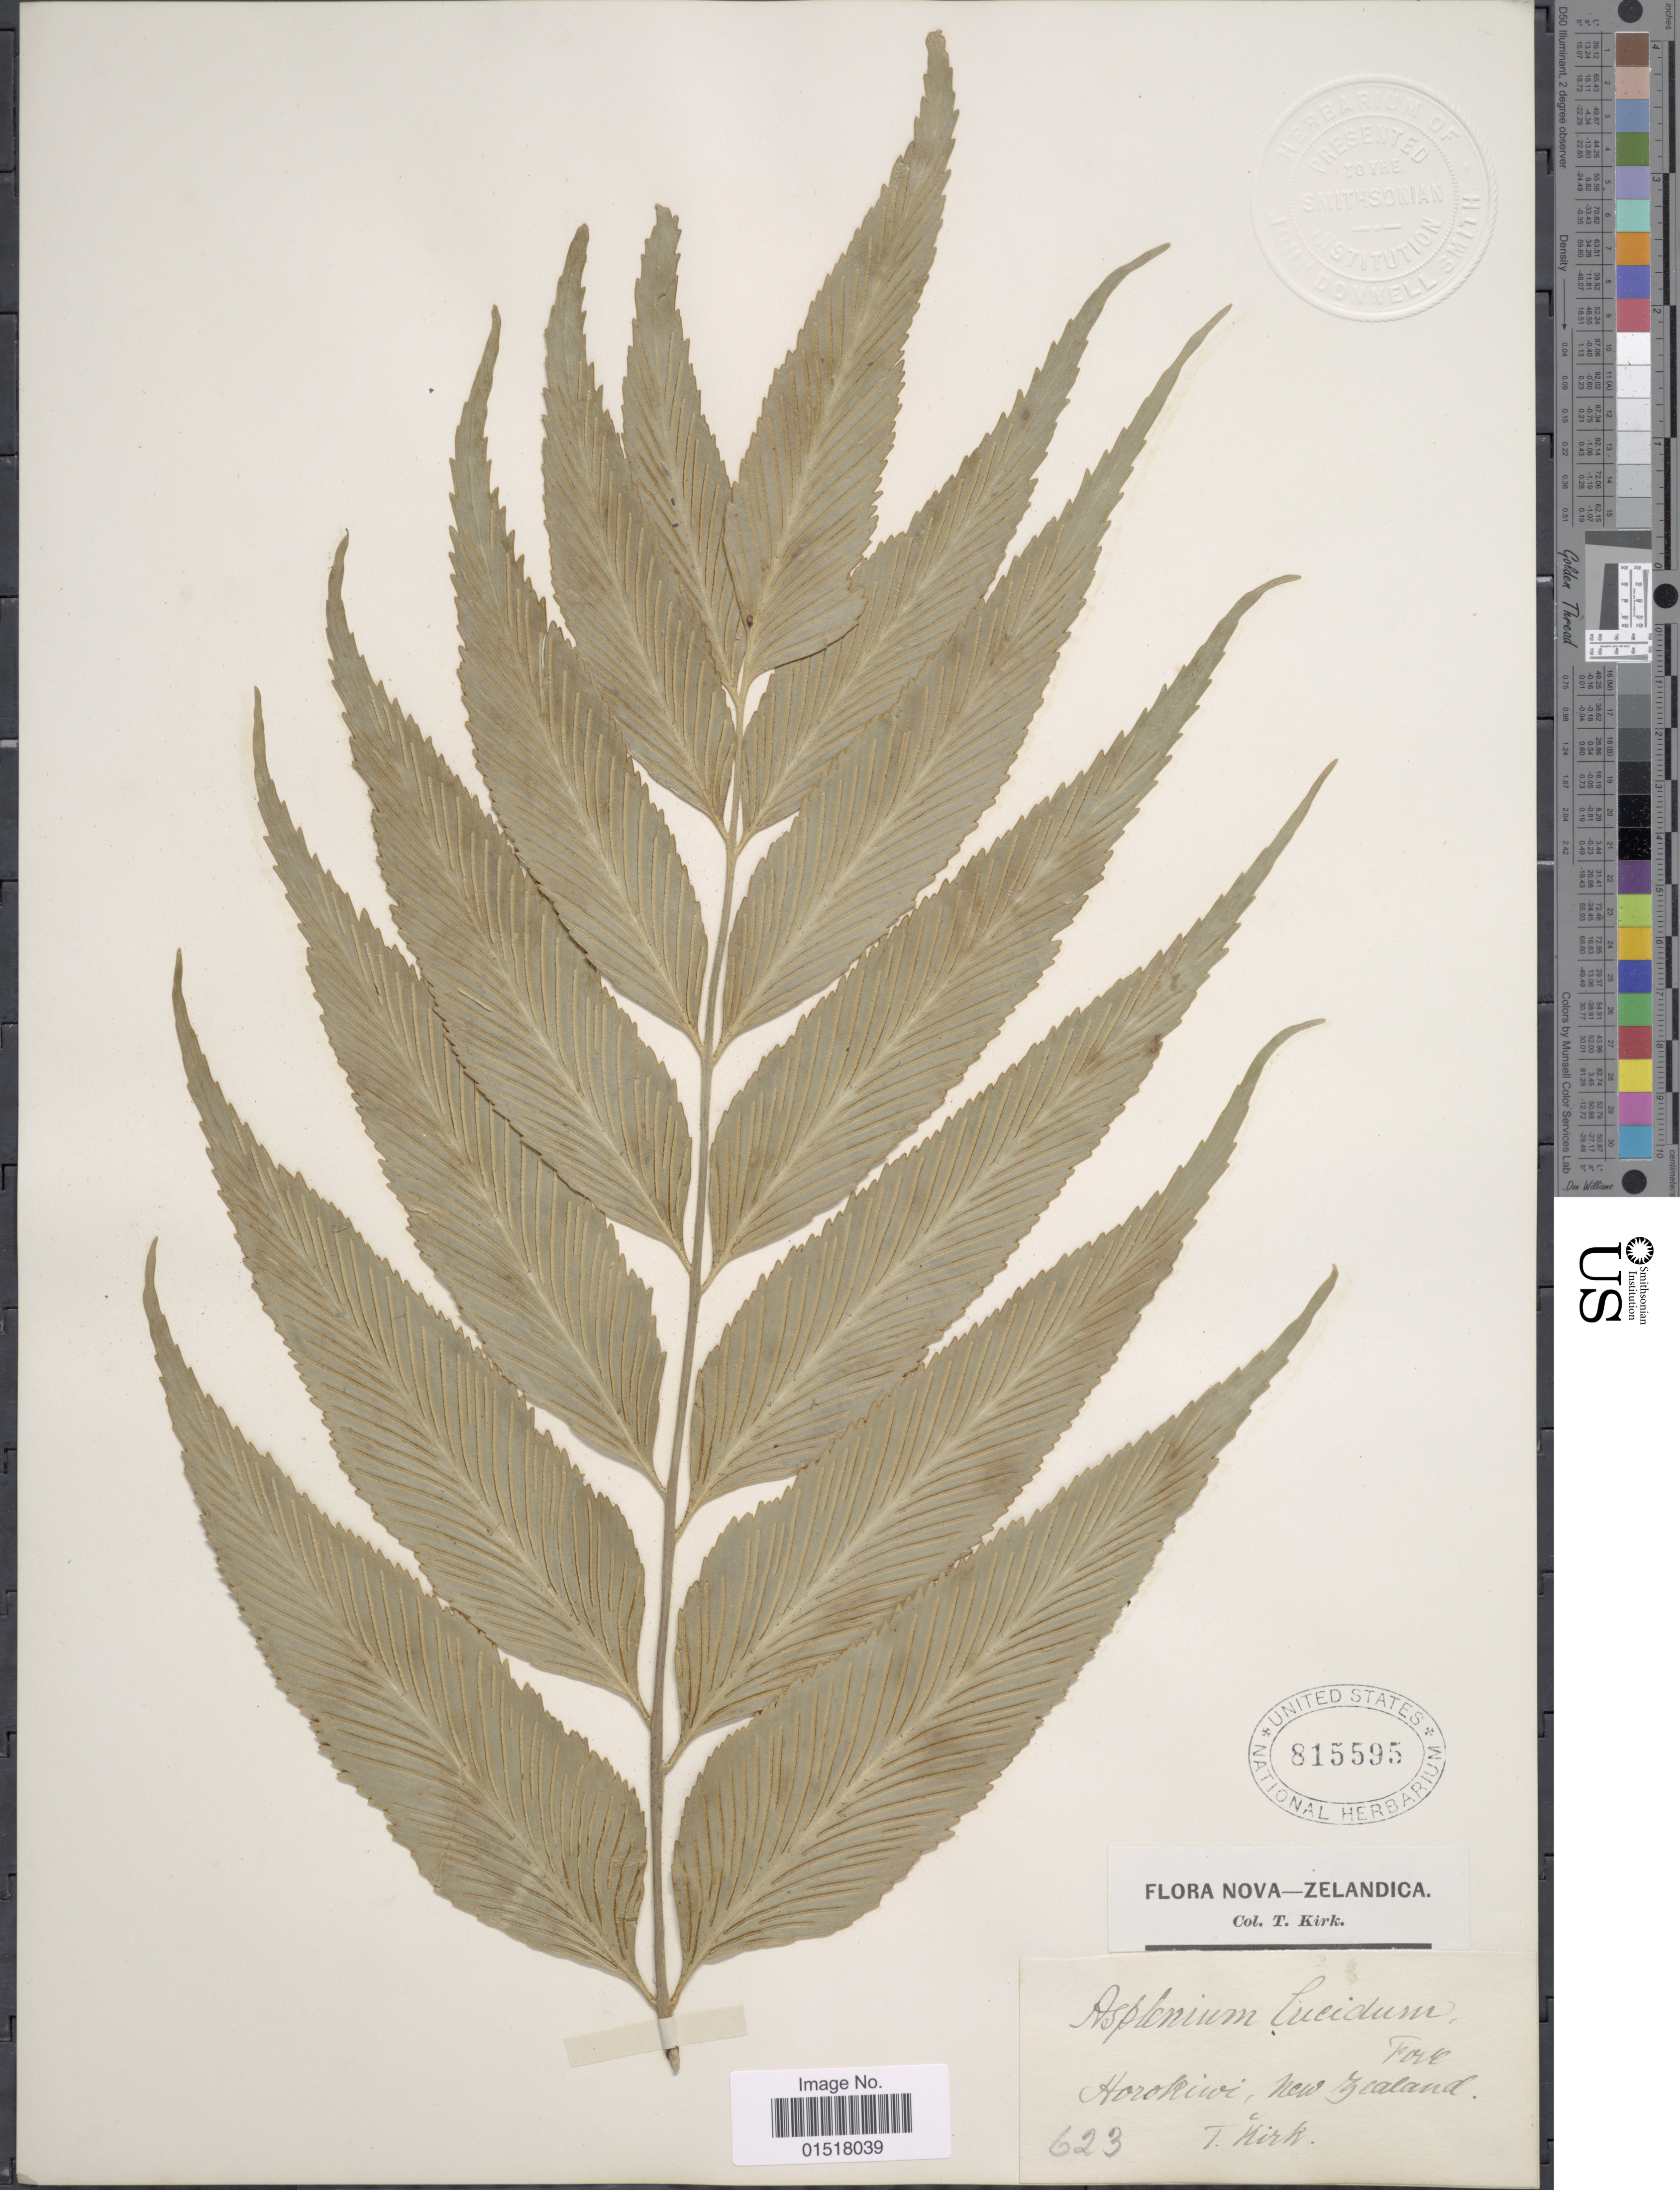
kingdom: Plantae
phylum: Tracheophyta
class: Polypodiopsida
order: Polypodiales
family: Aspleniaceae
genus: Asplenium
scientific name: Asplenium oblongifolium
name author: Colenso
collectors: T. Kirk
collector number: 623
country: New Zealand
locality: Horokiwi.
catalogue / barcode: US 815595